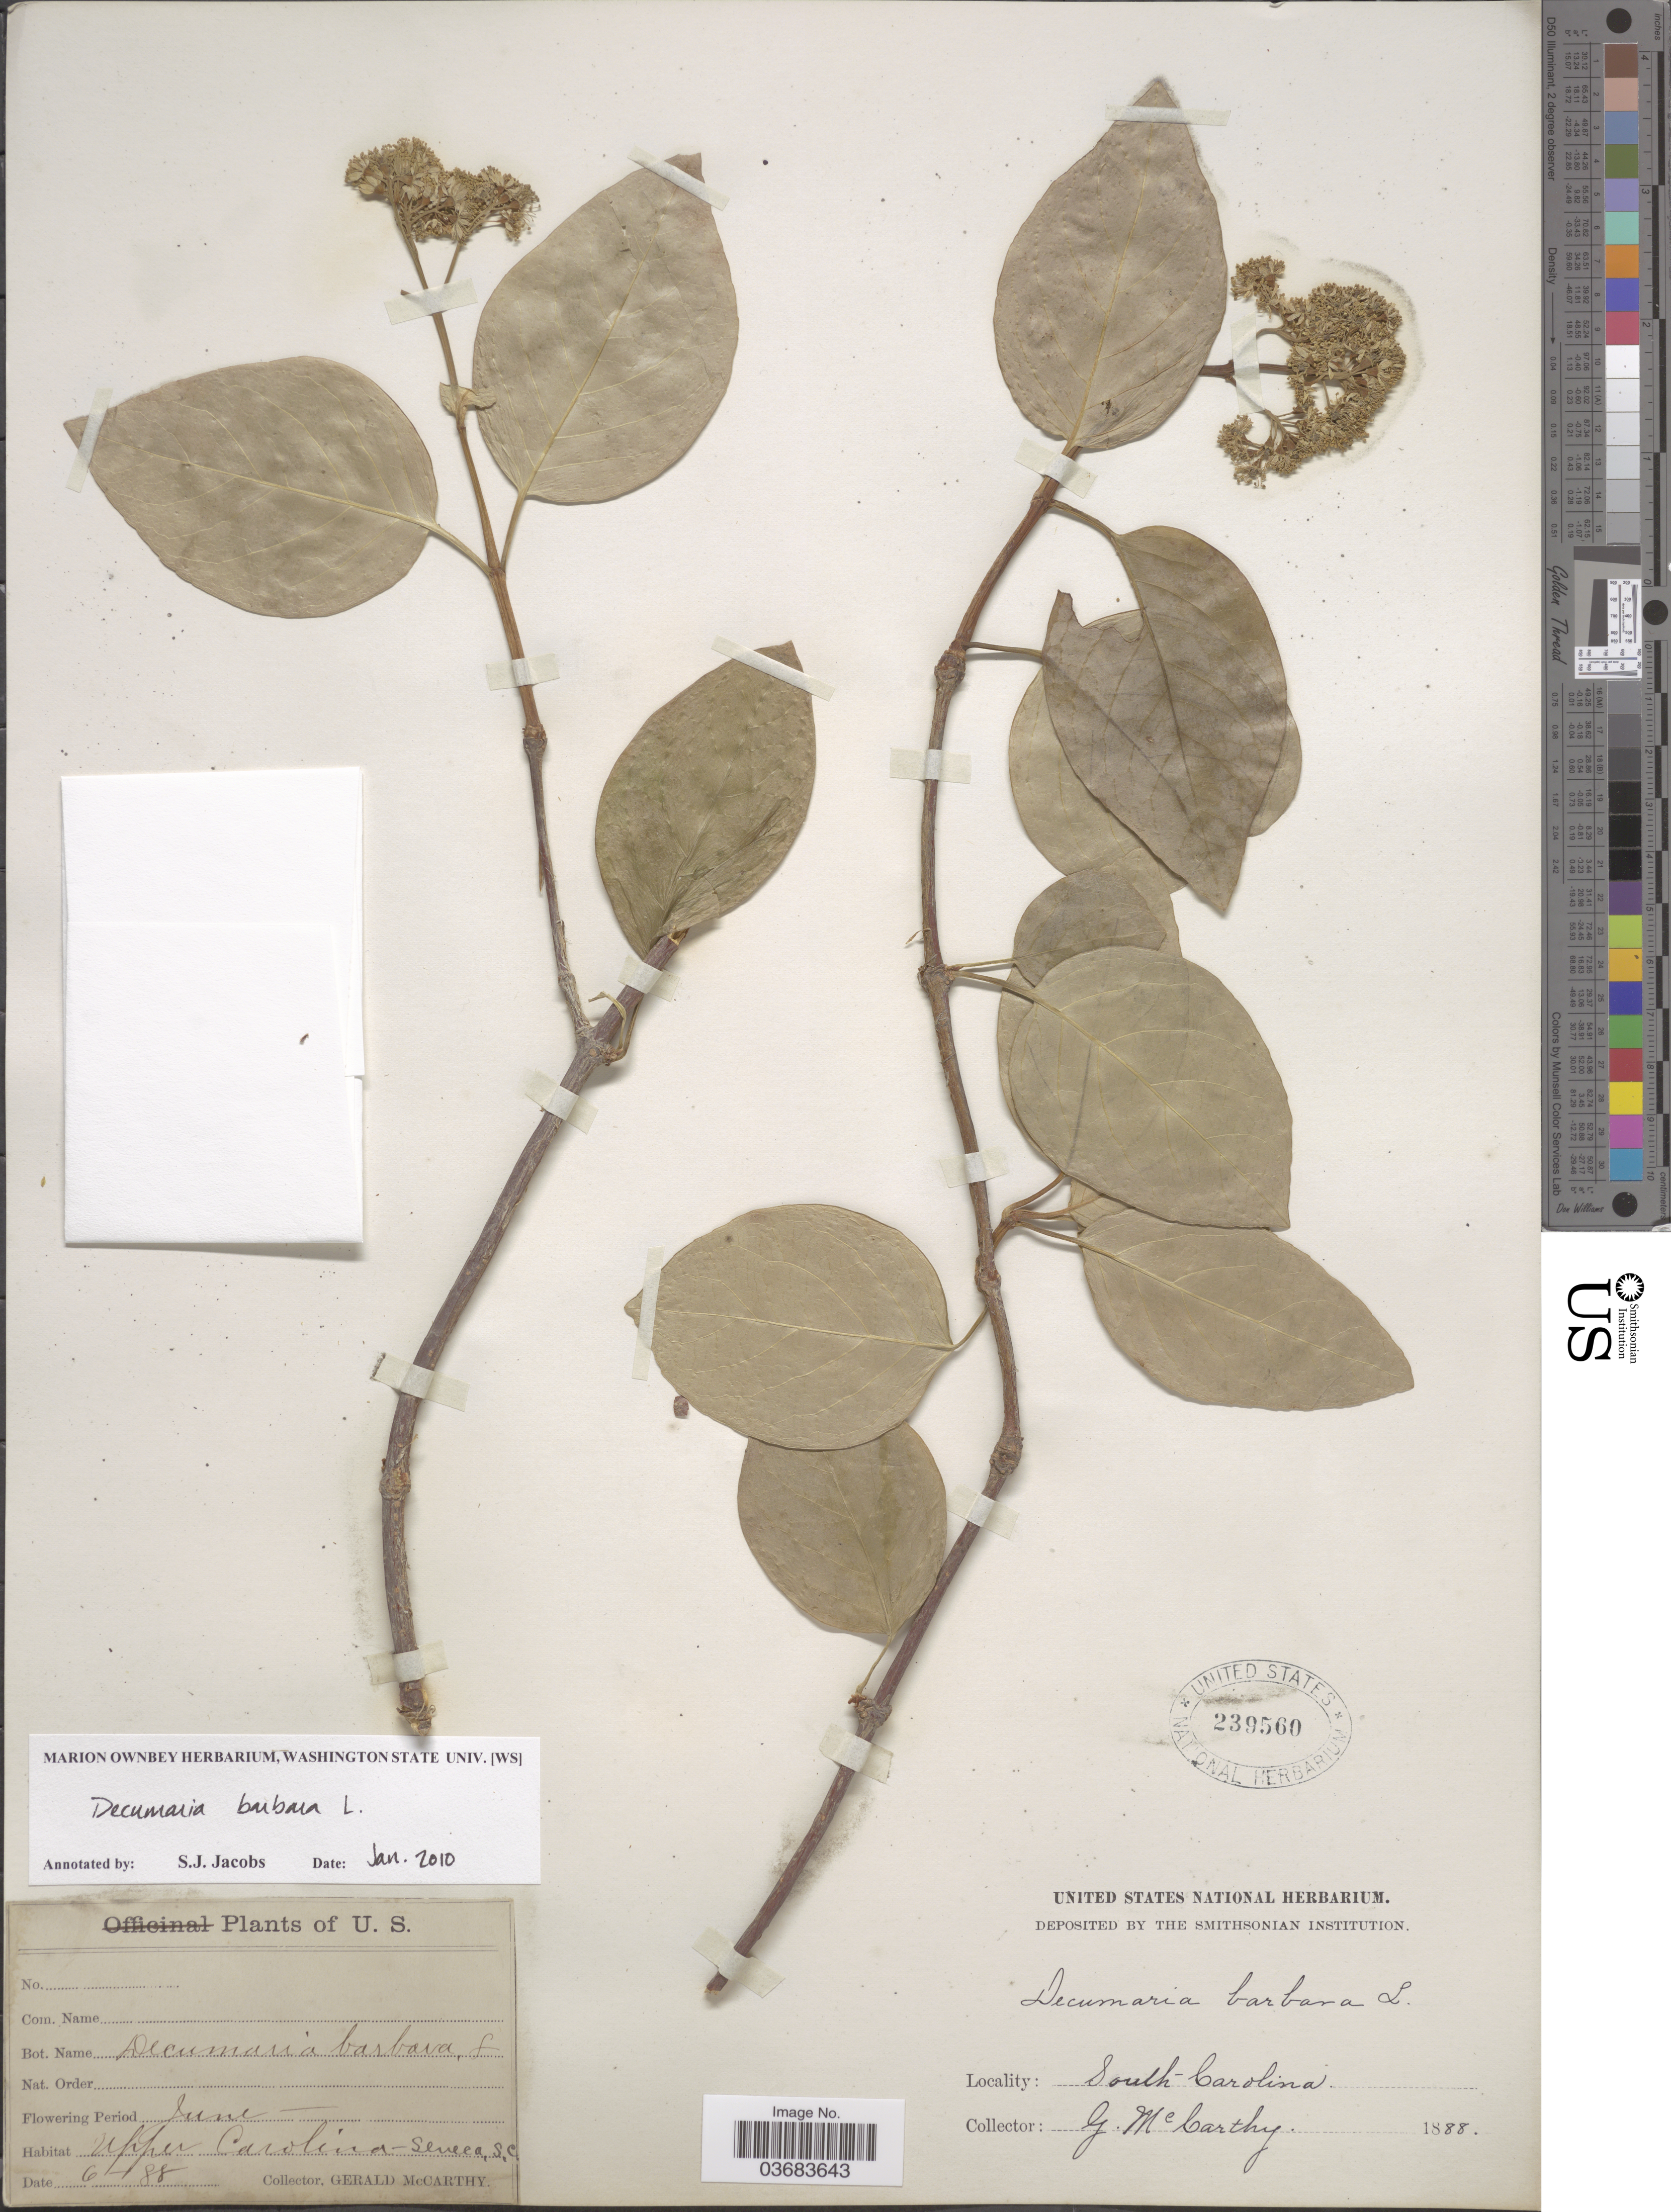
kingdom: Plantae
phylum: Tracheophyta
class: Magnoliopsida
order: Cornales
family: Hydrangeaceae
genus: Hydrangea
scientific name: Hydrangea barbara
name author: (L.) Bernd Schulz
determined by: Strong, Mark T., (BOT), Smithsonian Institution - National Museum of Natural History (UNITED STATES)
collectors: G. McCarthy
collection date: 1888-06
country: United States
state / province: South Carolina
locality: Upper Carolina - Seneca.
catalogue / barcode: US 239560